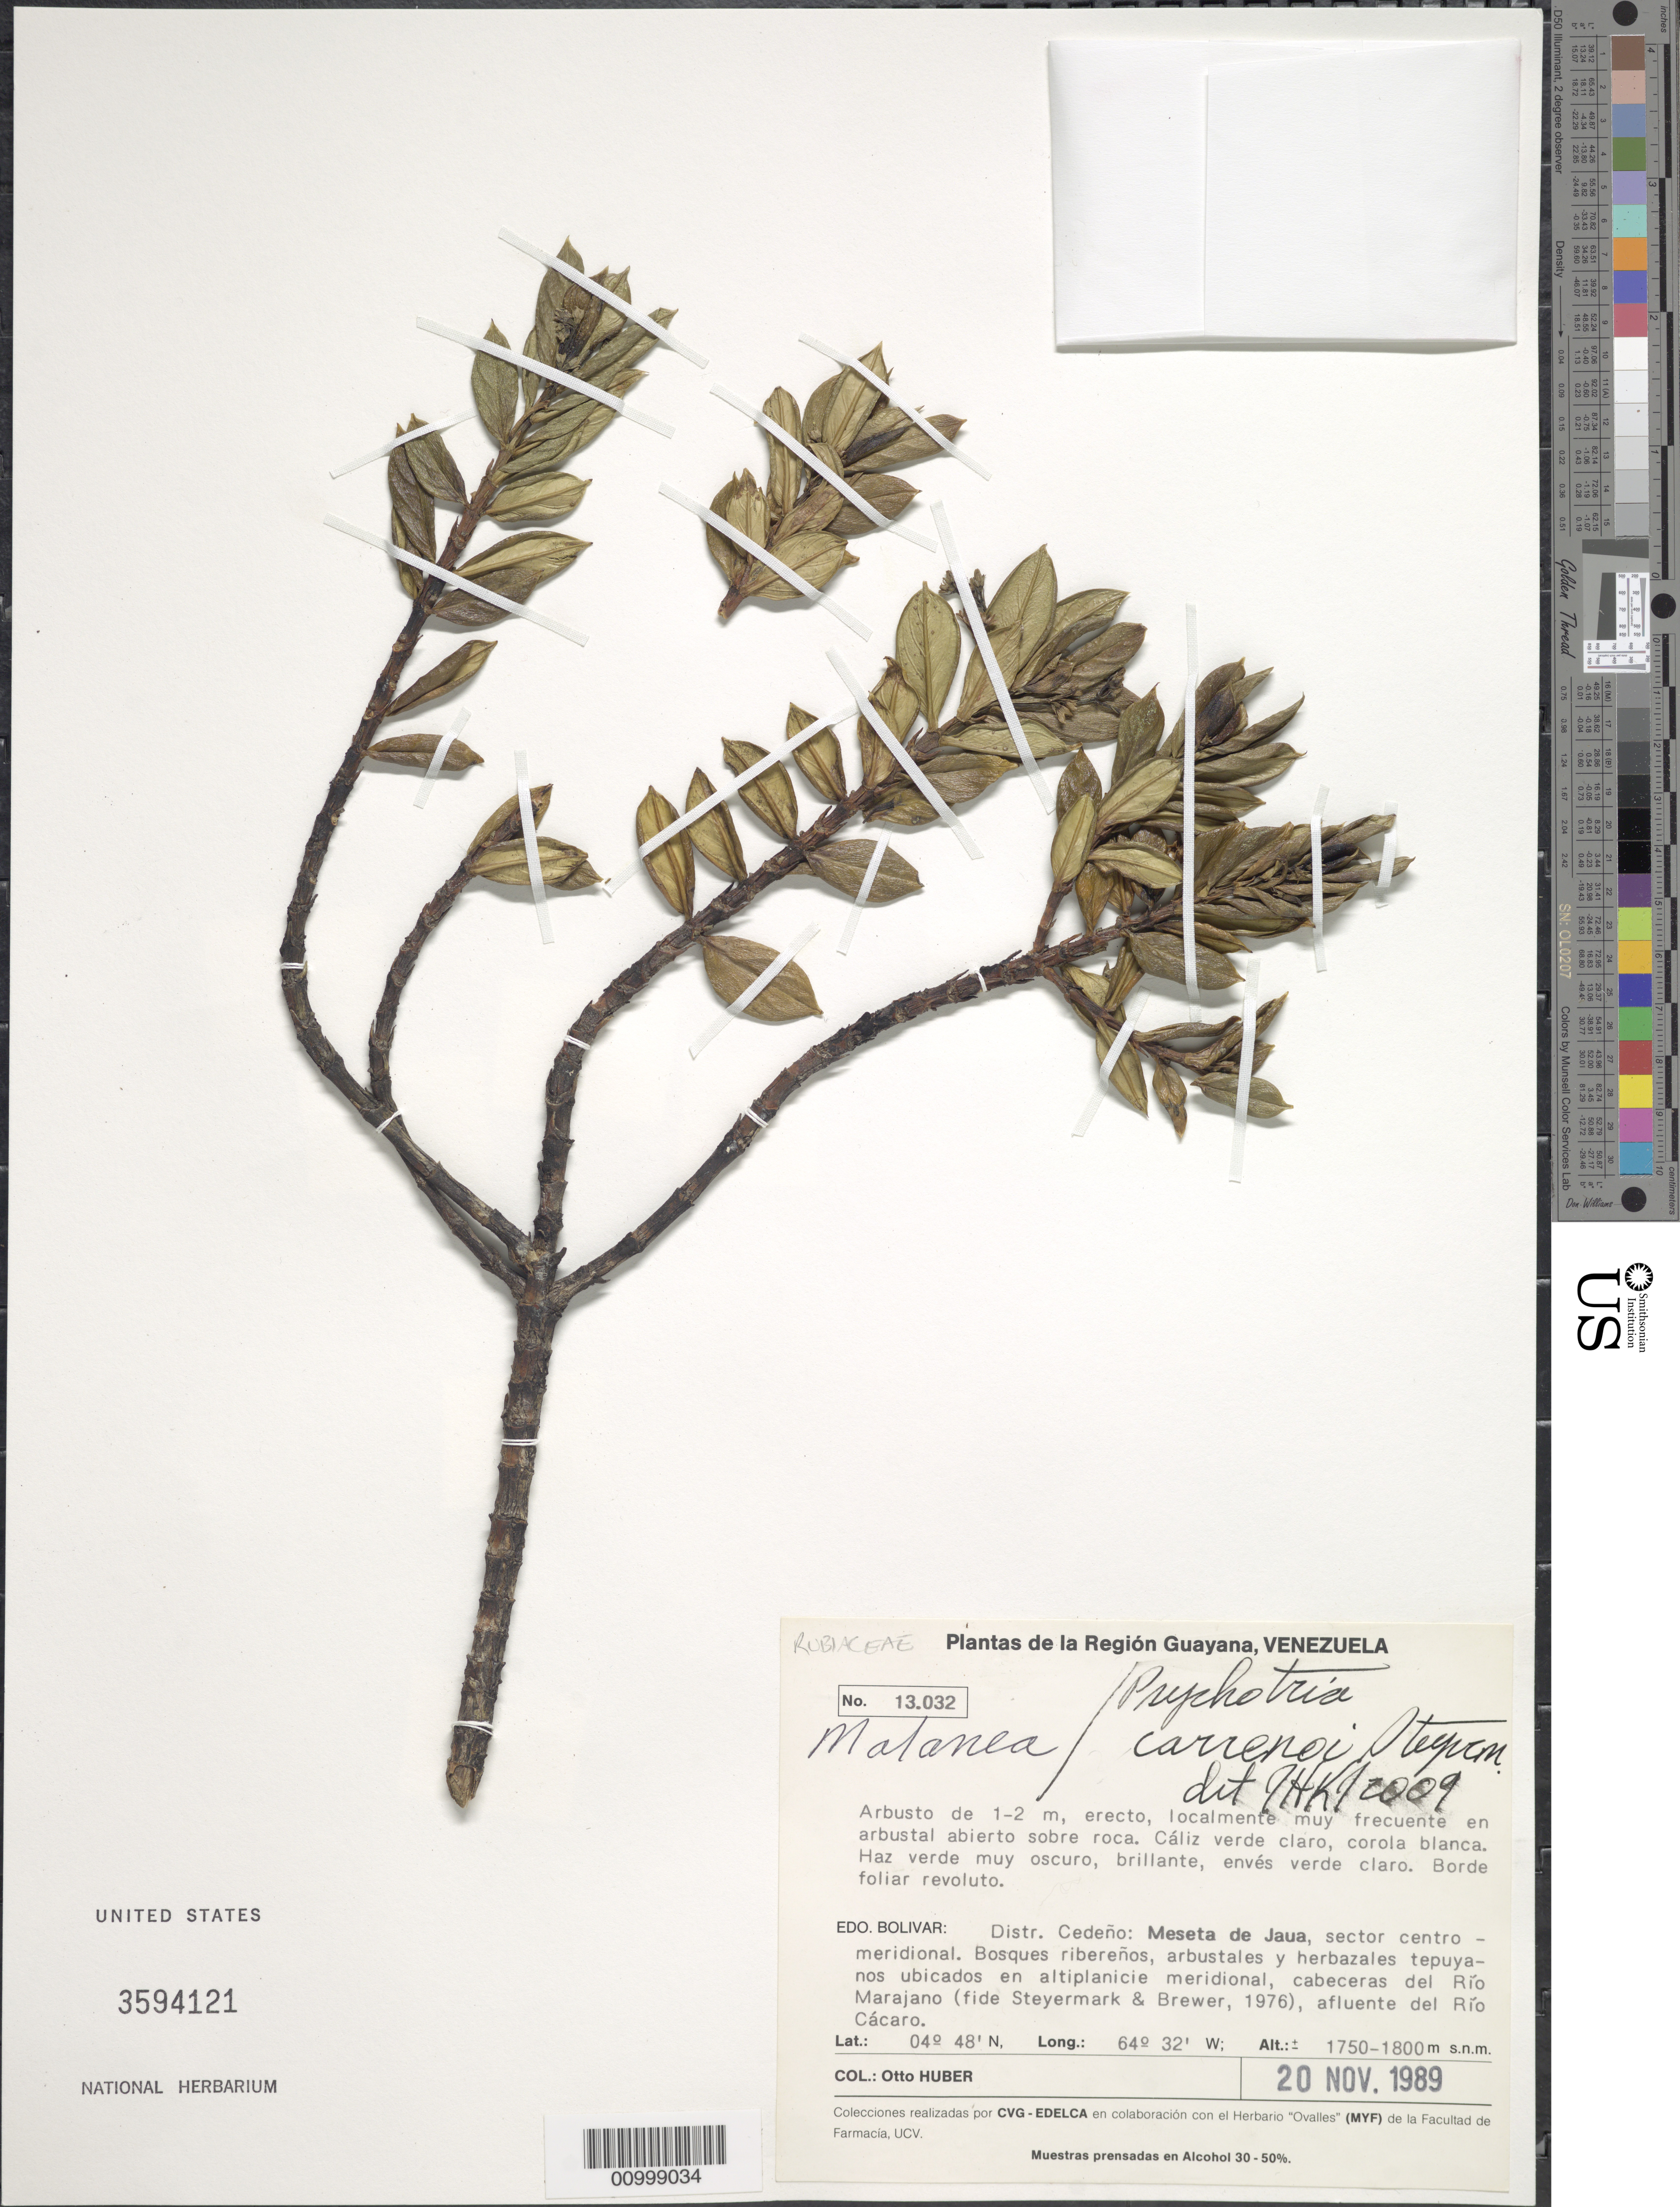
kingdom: Plantae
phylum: Tracheophyta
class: Magnoliopsida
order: Gentianales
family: Rubiaceae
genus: Psychotria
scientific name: Psychotria carrenoi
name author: Steyerm.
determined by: Kirkbride, J. H.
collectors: O. Huber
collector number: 13032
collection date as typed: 20-Nov-89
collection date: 1989-11-20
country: Venezuela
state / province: Bolívar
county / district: Cedeño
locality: Meseta de Jaua, central-meridional sector; Río Marajano, afluente de Río Cacaro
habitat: Bosques ribereños, arbustales y herbazales tepuyanos ubicados en altiplanicie meridional; en arbustal abierto sobre roca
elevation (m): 1750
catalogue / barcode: US 3594121